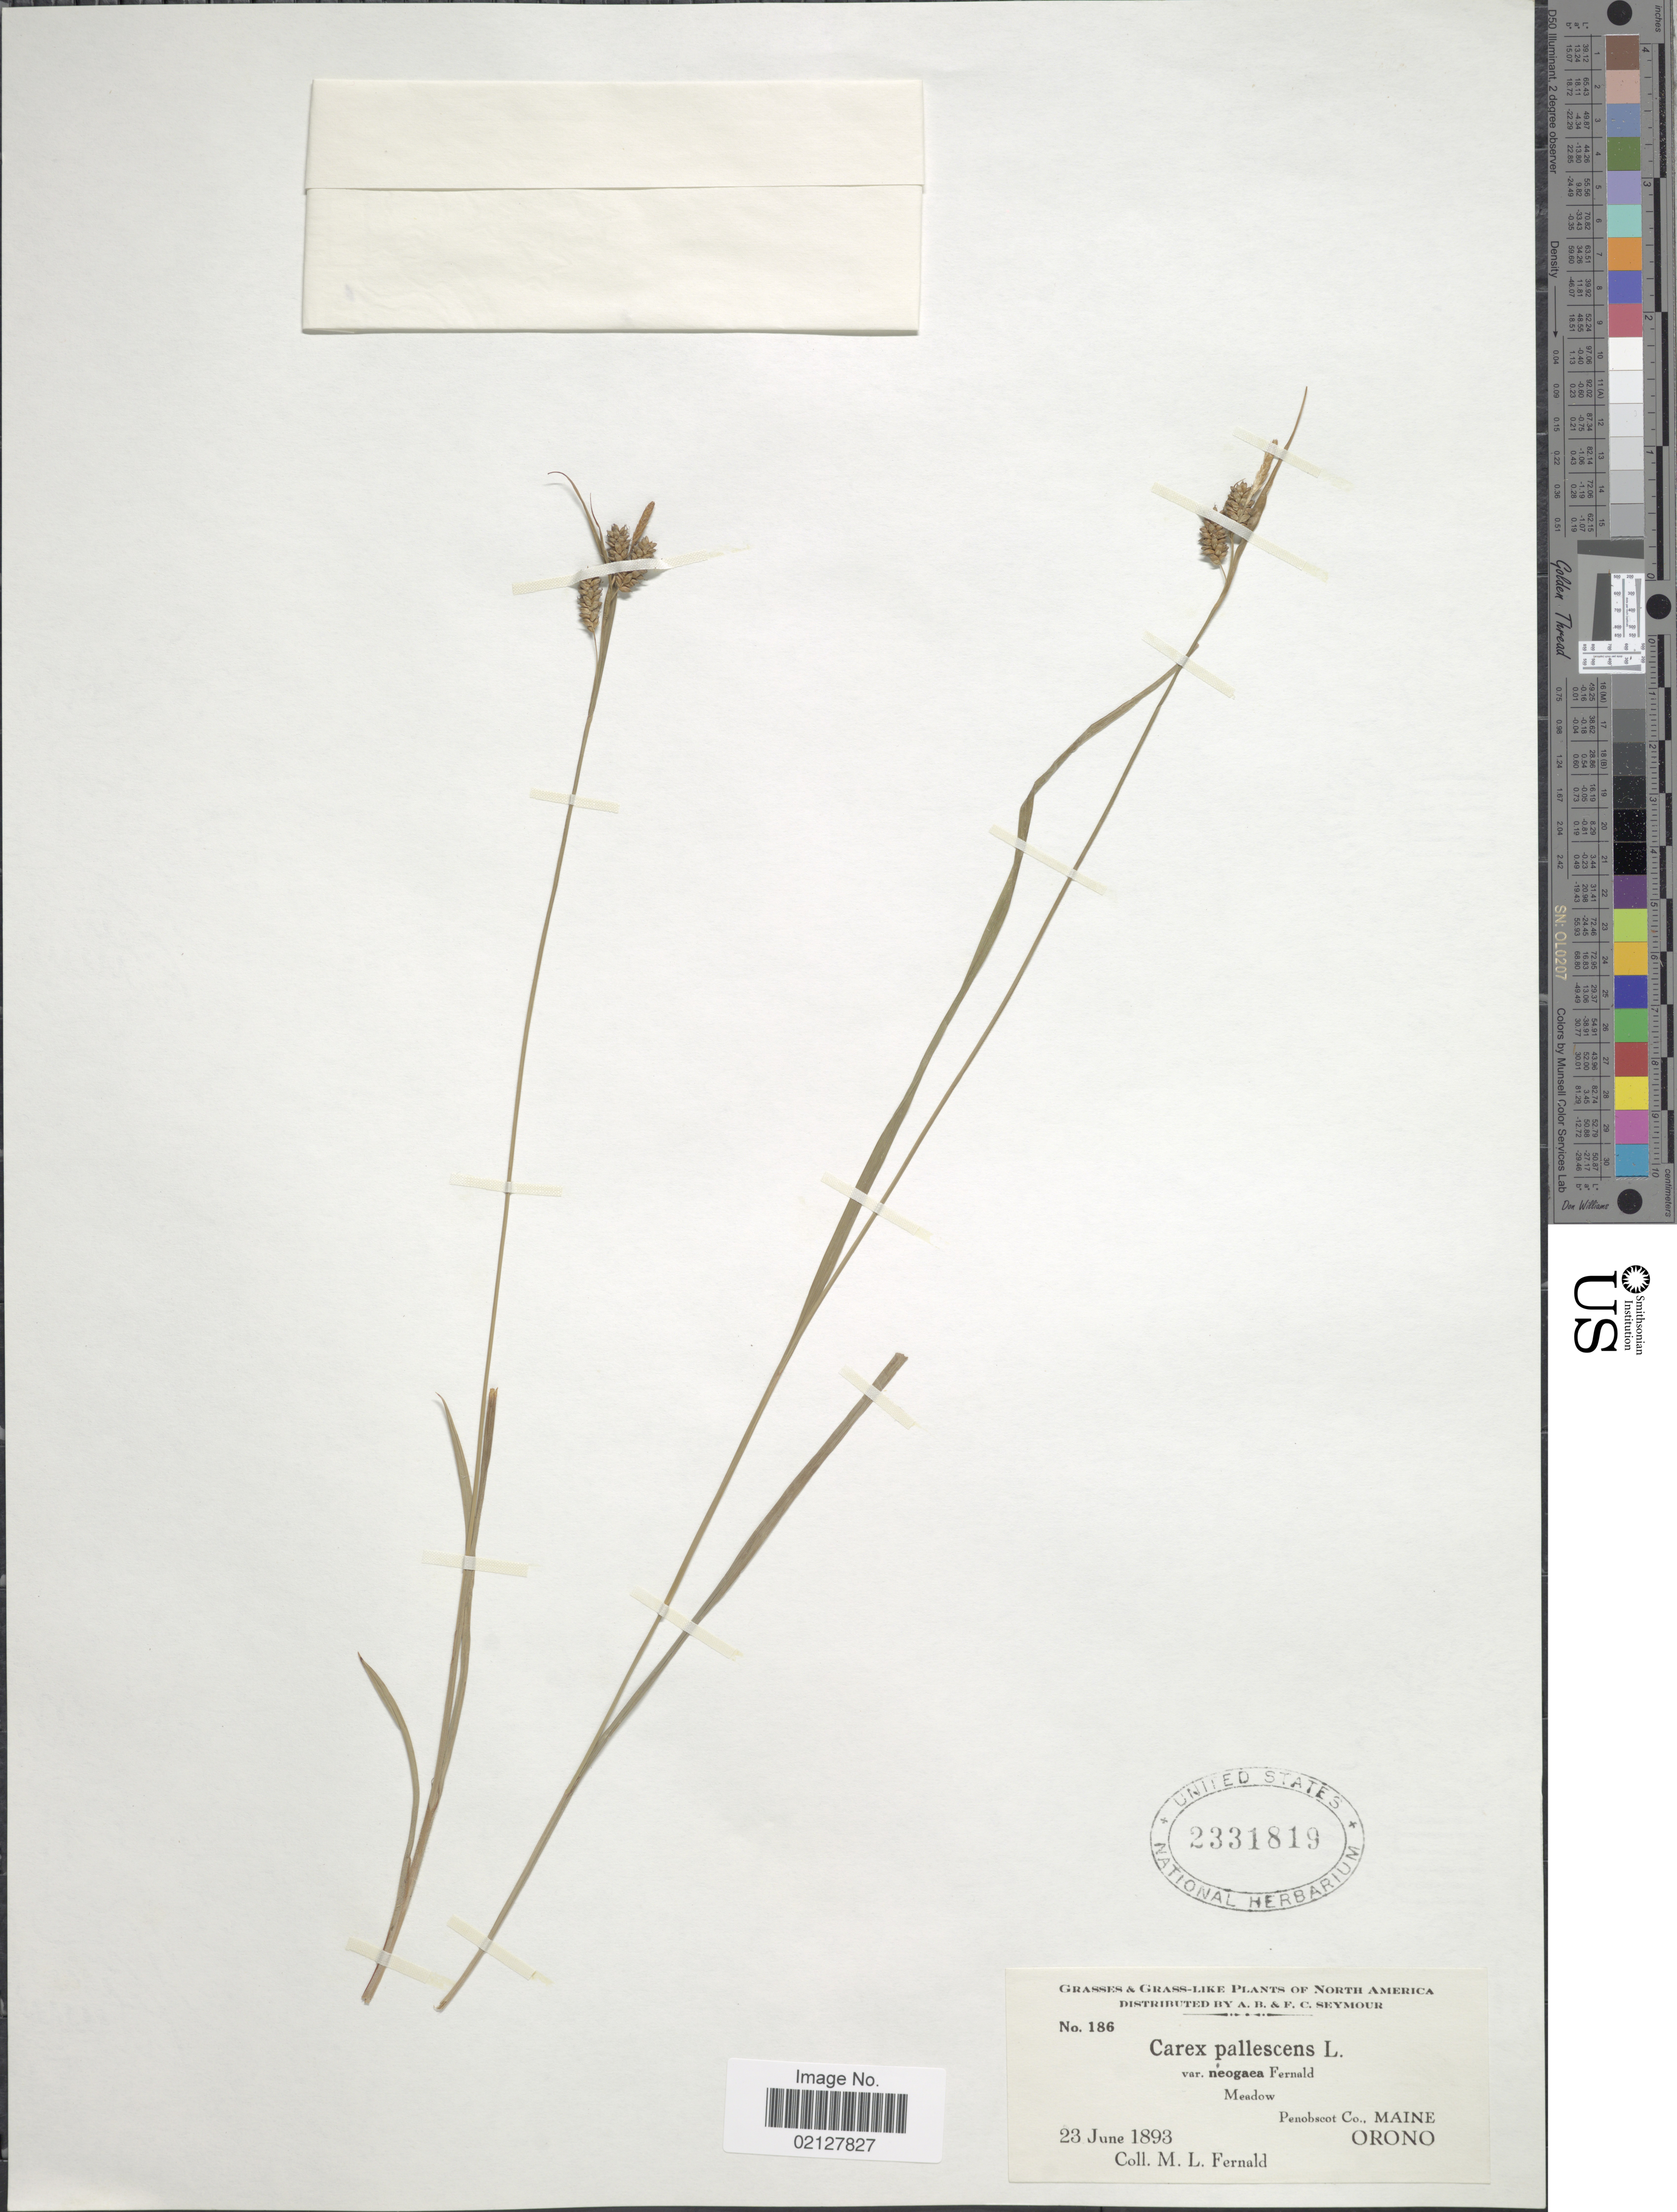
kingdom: Plantae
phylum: Tracheophyta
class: Liliopsida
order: Poales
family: Cyperaceae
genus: Carex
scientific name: Carex pallescens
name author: L.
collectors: M. L. Fernald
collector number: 186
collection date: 1893-06-23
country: United States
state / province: Maine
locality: Penobscot Co., Orono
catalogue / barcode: US 2331819